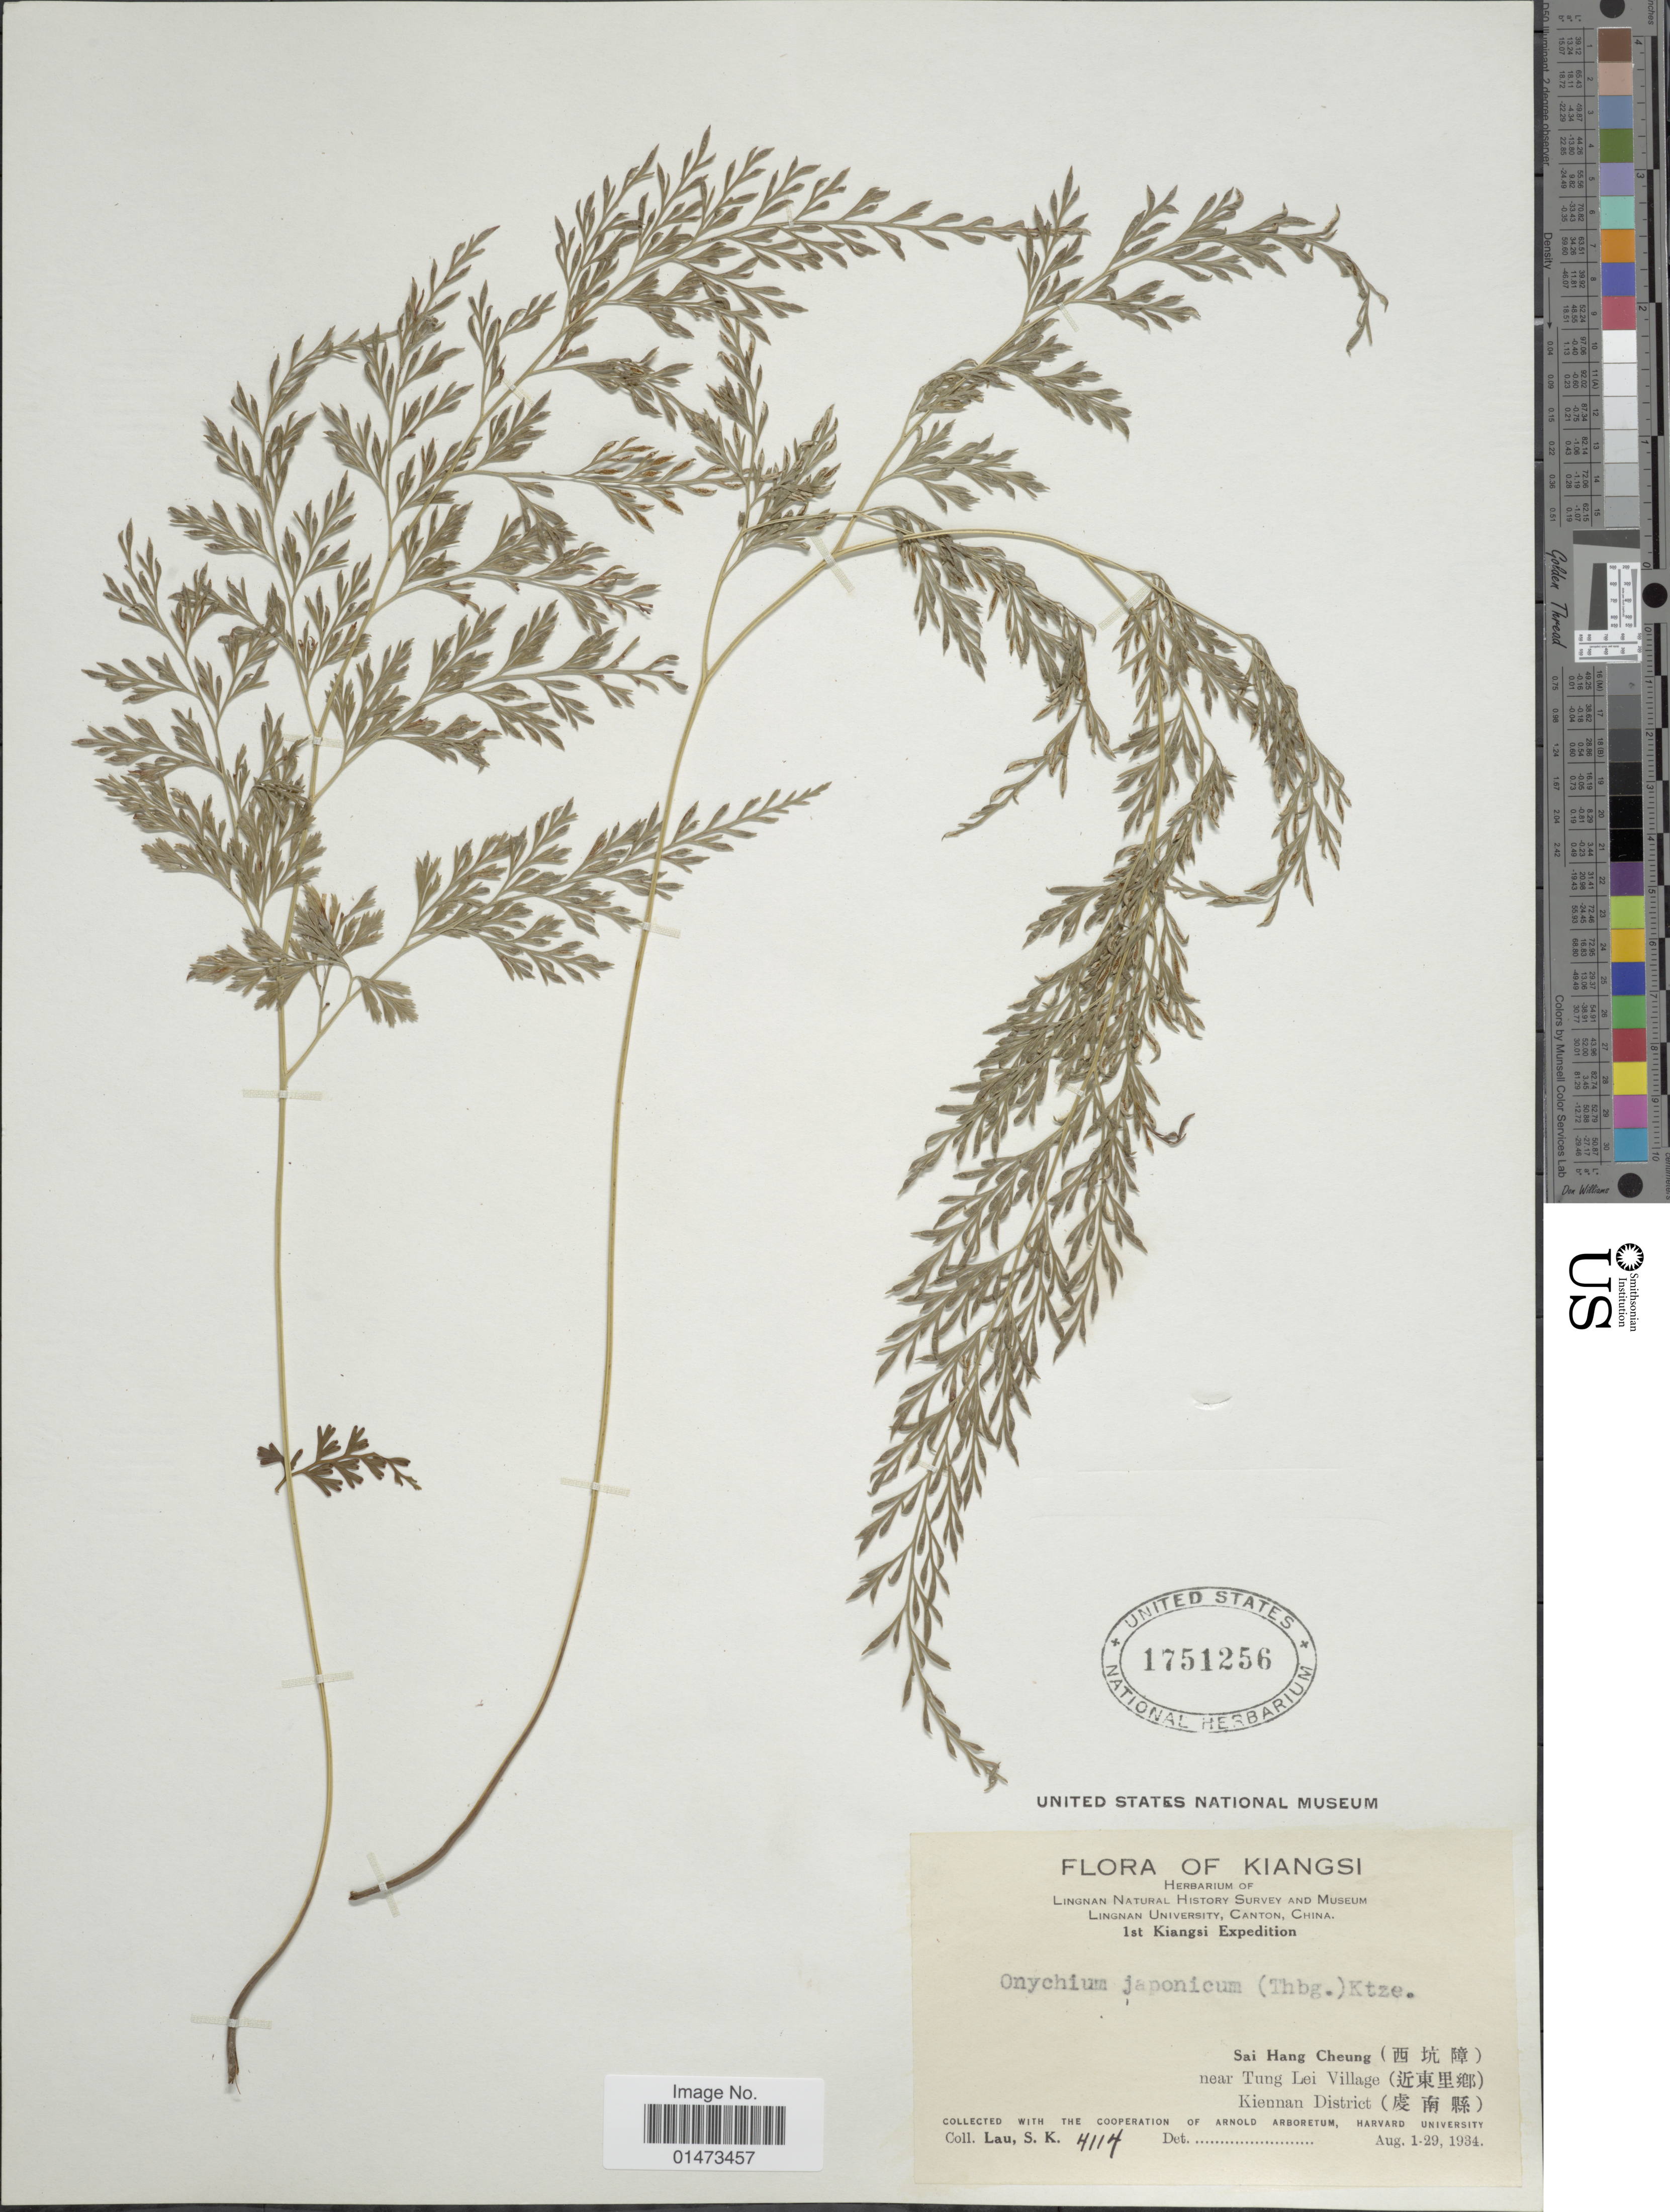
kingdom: Plantae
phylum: Tracheophyta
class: Polypodiopsida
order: Polypodiales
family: Pteridaceae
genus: Onychium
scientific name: Onychium japonicum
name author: (Thunb.) Kunze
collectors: S. K. Lau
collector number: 4114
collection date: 1934-08-01/1934-08-29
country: China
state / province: Jiangxi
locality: Kiangsi, Sai Hang Cheung near Tung Lei Village Kiennan District.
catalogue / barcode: US 1751256